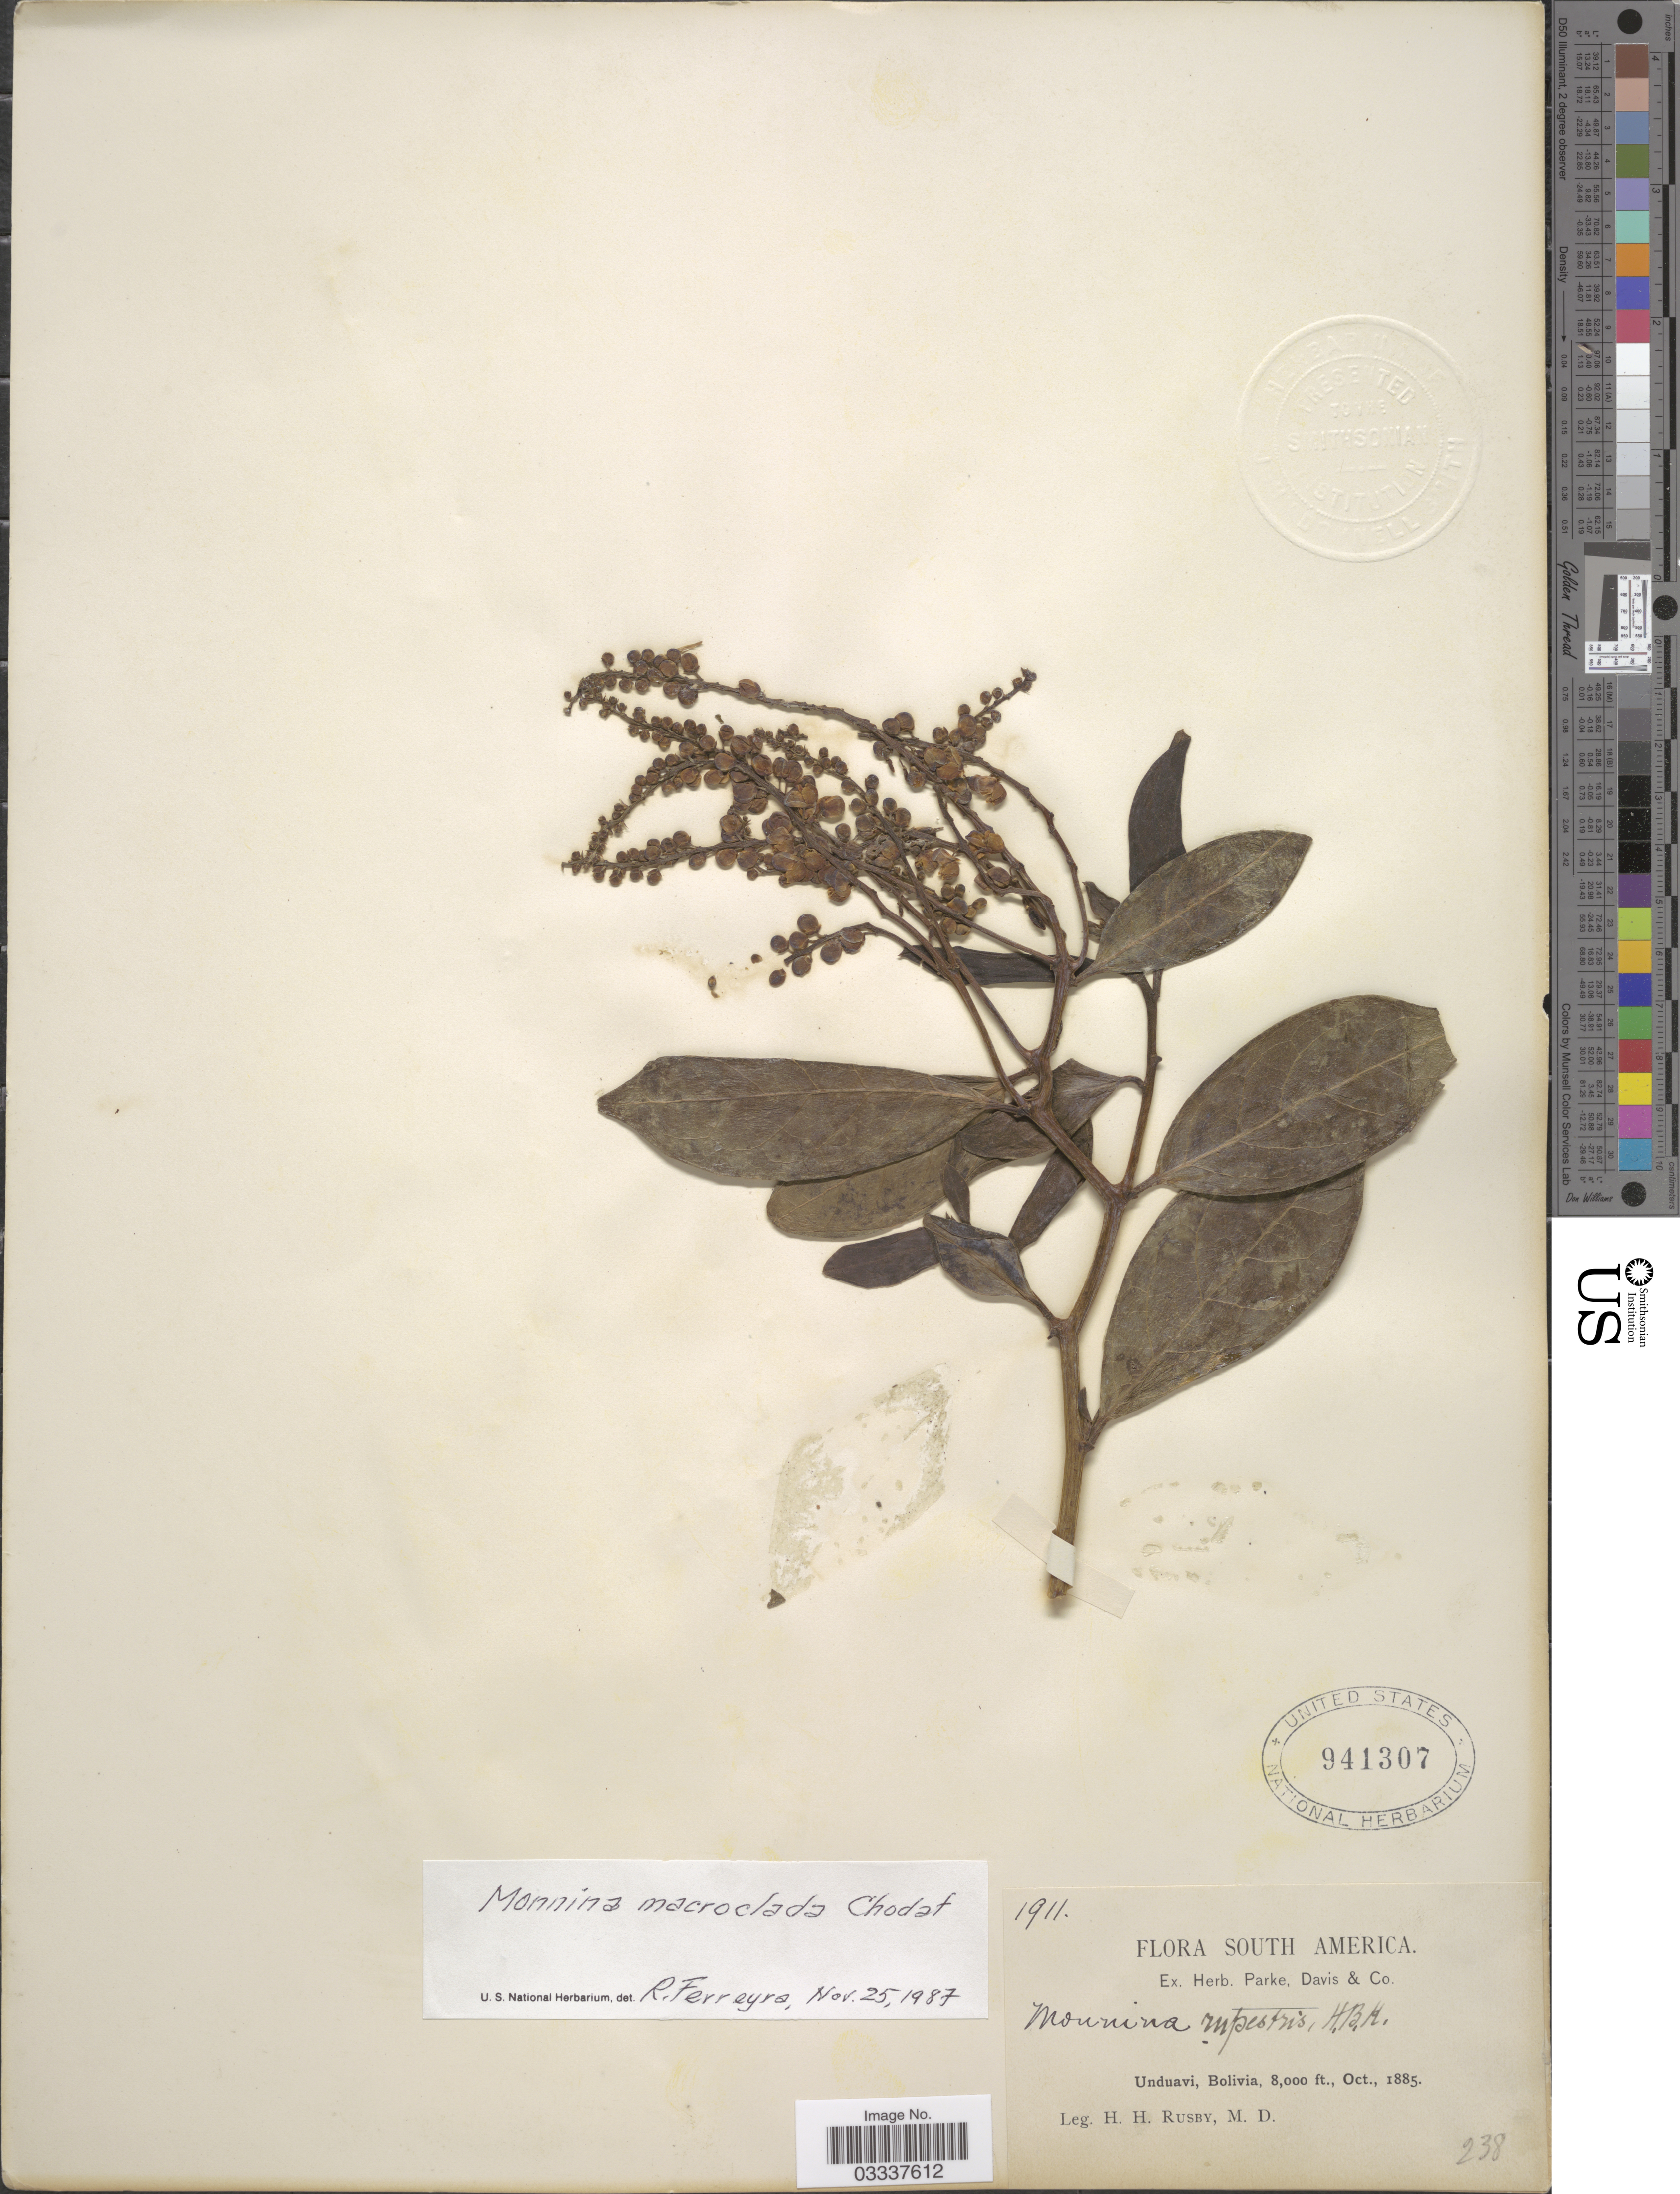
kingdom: Plantae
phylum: Tracheophyta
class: Magnoliopsida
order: Fabales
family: Polygalaceae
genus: Monnina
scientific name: Monnina macroclada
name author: Chodat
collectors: H. H. Rusby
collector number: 1911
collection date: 1885-10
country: Bolivia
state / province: La Paz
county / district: Nor Yungas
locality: Unduavi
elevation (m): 2438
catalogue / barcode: US 941307